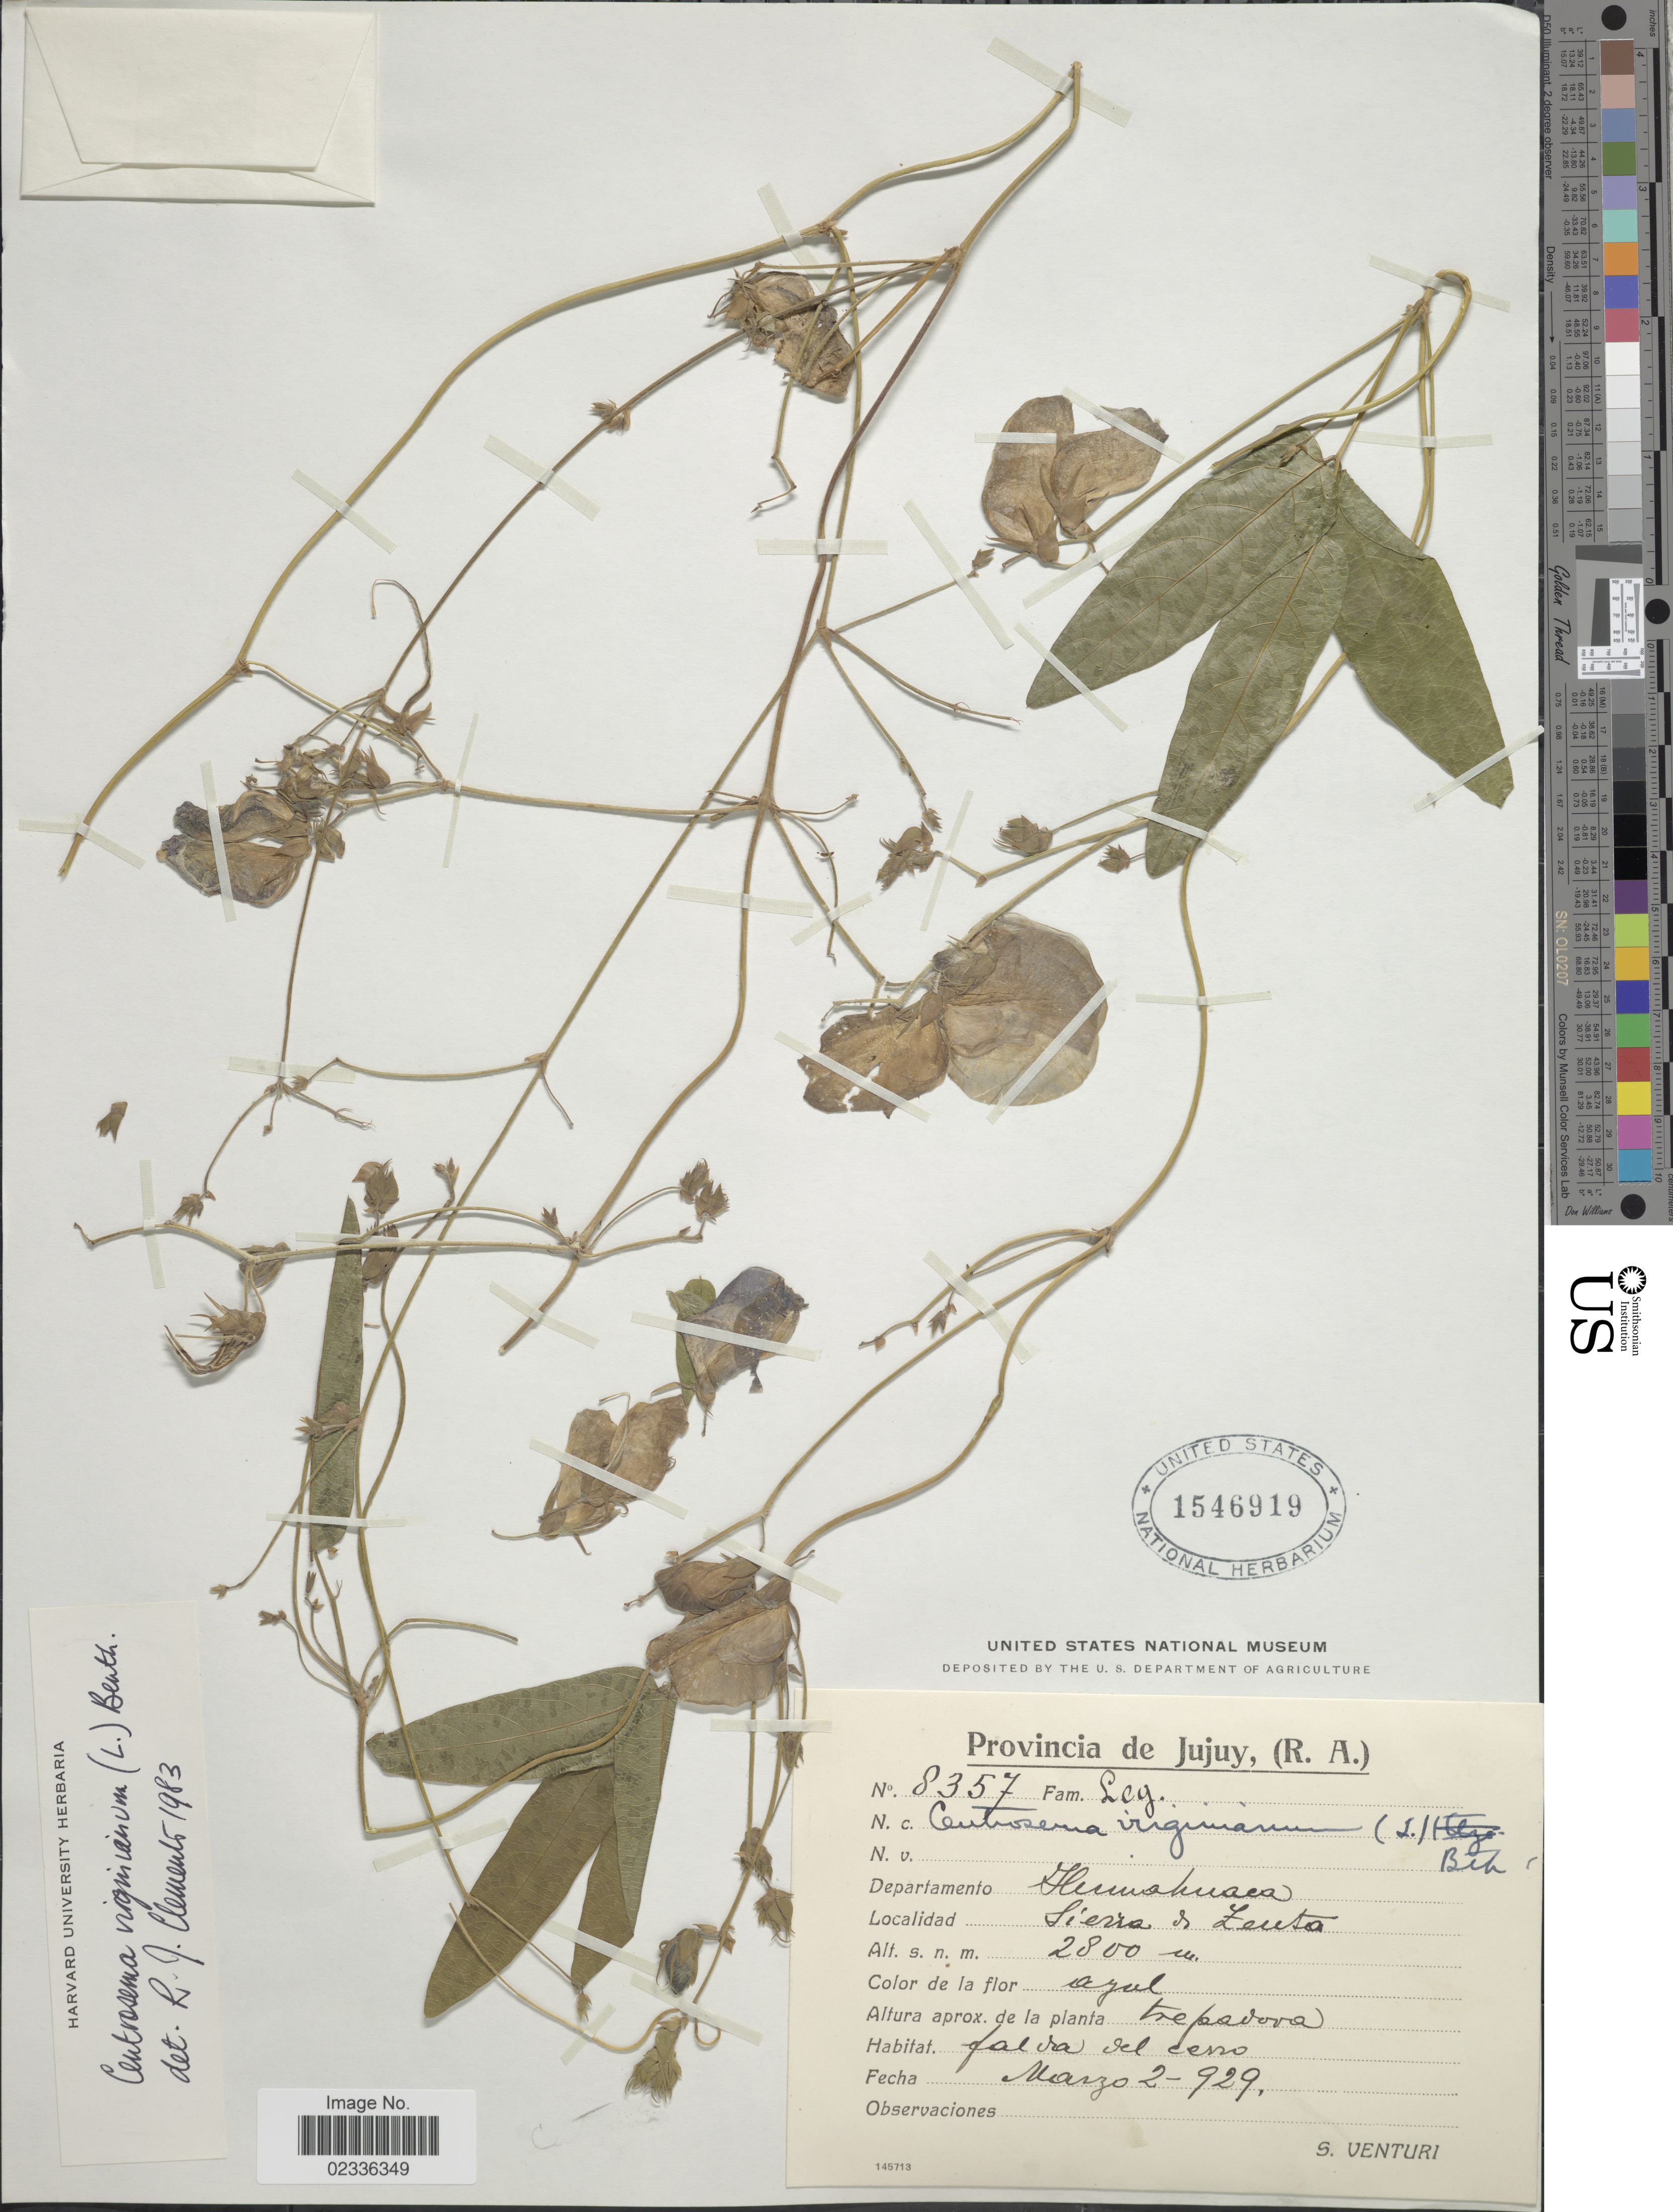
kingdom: Plantae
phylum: Tracheophyta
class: Magnoliopsida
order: Fabales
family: Fabaceae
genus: Centrosema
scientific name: Centrosema virginianum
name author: (L.) Benth.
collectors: S. Venturi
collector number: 8357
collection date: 1929-03-02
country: Argentina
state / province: Jujuy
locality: Departamento Humahuaca, Sierra de Zenta.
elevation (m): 2800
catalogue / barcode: US 1546919